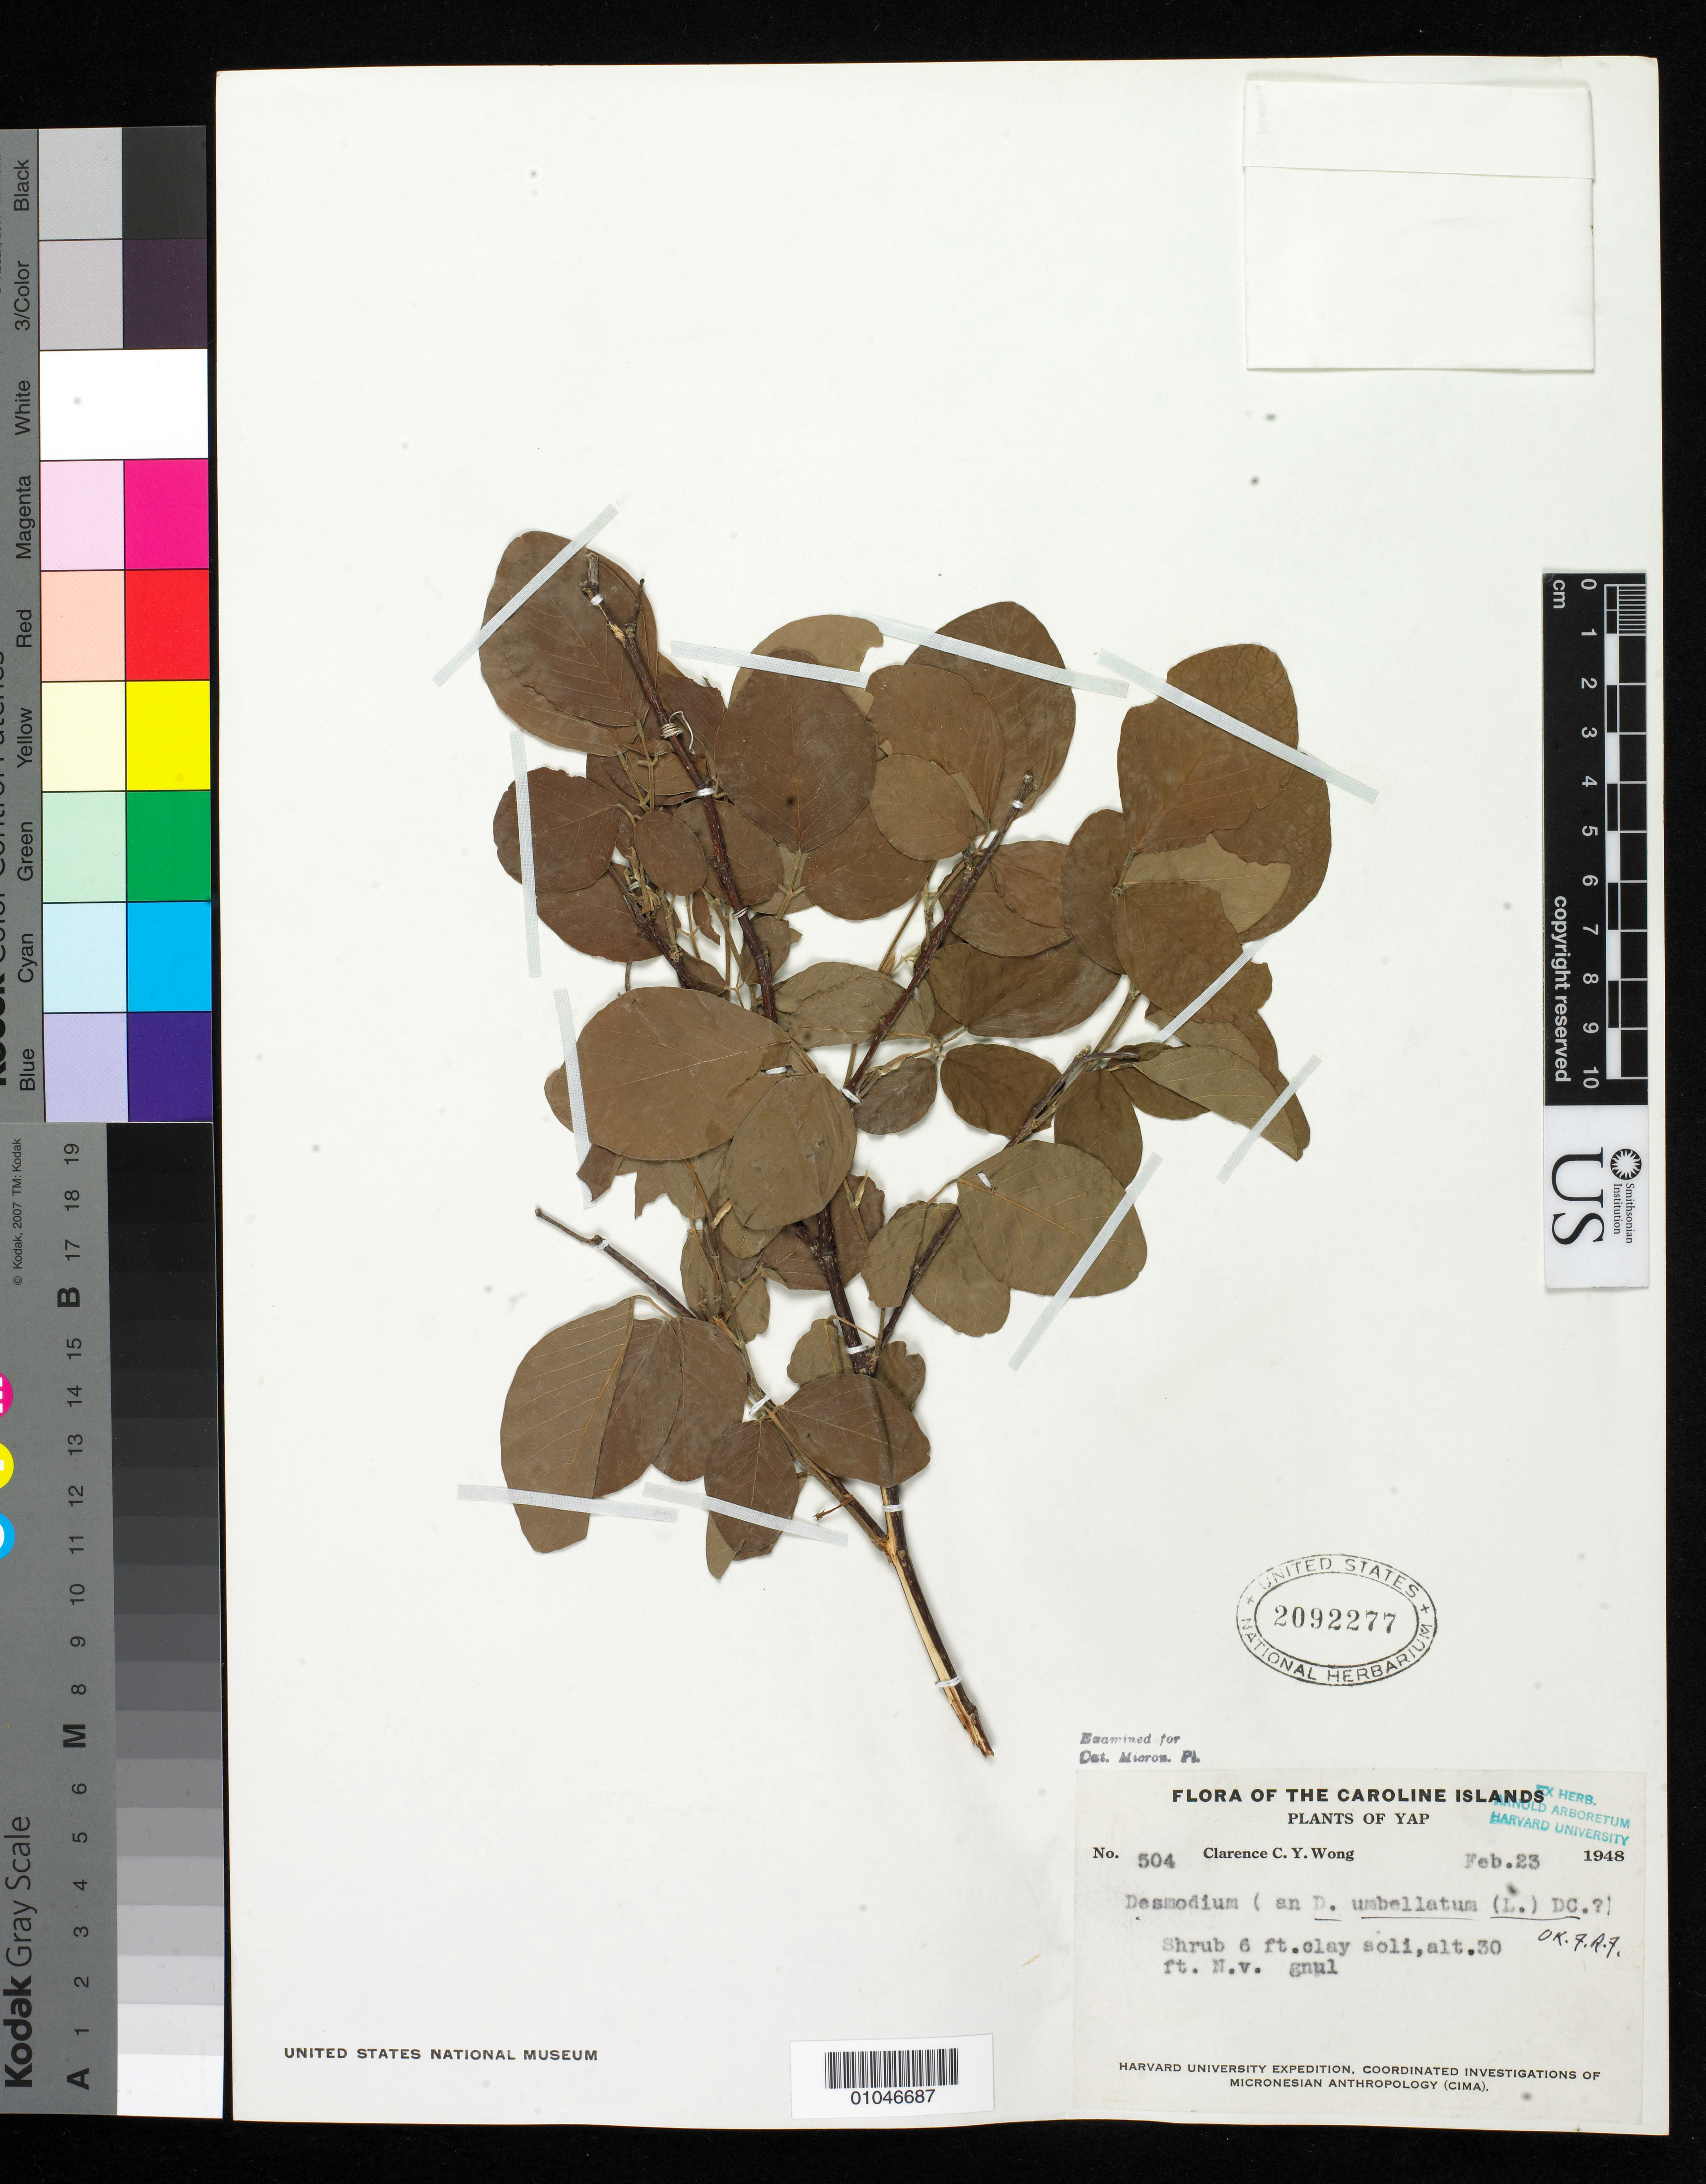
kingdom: Plantae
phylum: Tracheophyta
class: Magnoliopsida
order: Fabales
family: Fabaceae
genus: Dendrolobium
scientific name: Dendrolobium umbellatum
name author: (L.) Benth.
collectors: C. Wong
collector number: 504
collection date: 1948-02-23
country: Micronesia, Federated States of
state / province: Yap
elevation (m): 9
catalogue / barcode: US 2092277